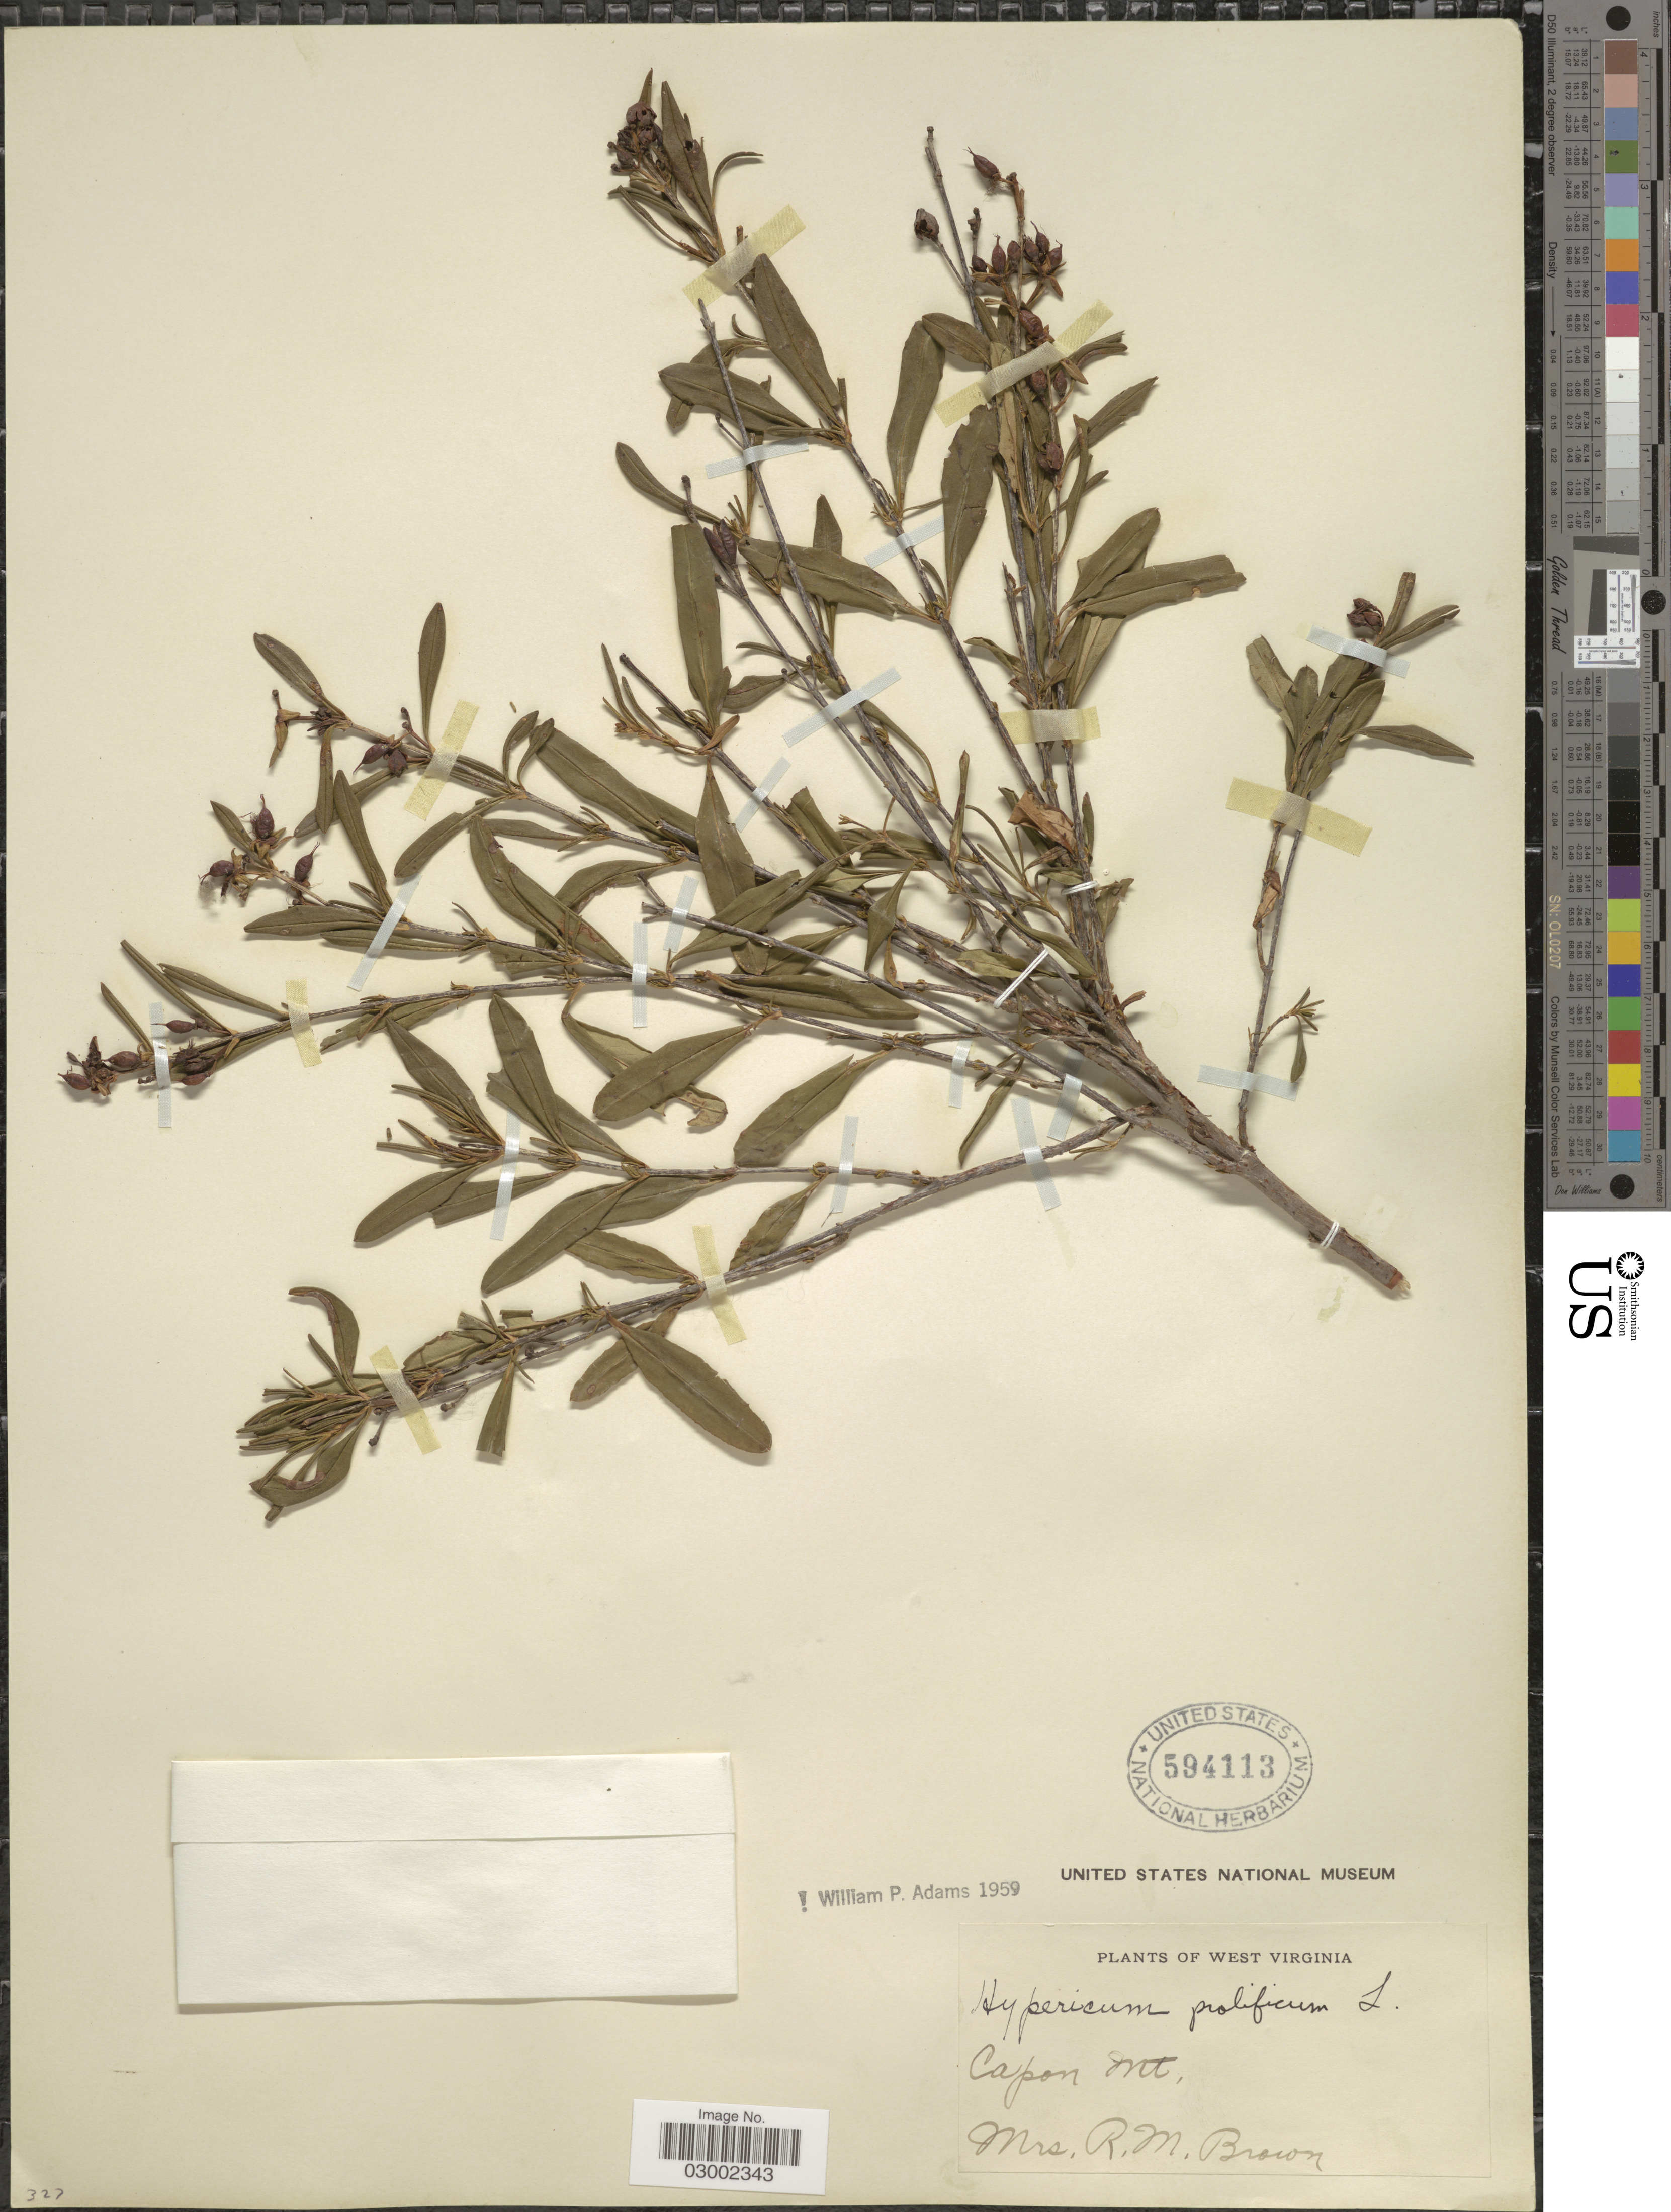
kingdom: Plantae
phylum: Tracheophyta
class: Magnoliopsida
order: Malpighiales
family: Hypericaceae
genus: Hypericum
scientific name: Hypericum prolificum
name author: L.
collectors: R. Brown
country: United States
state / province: West Virginia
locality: Capon Mt.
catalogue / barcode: US 594113